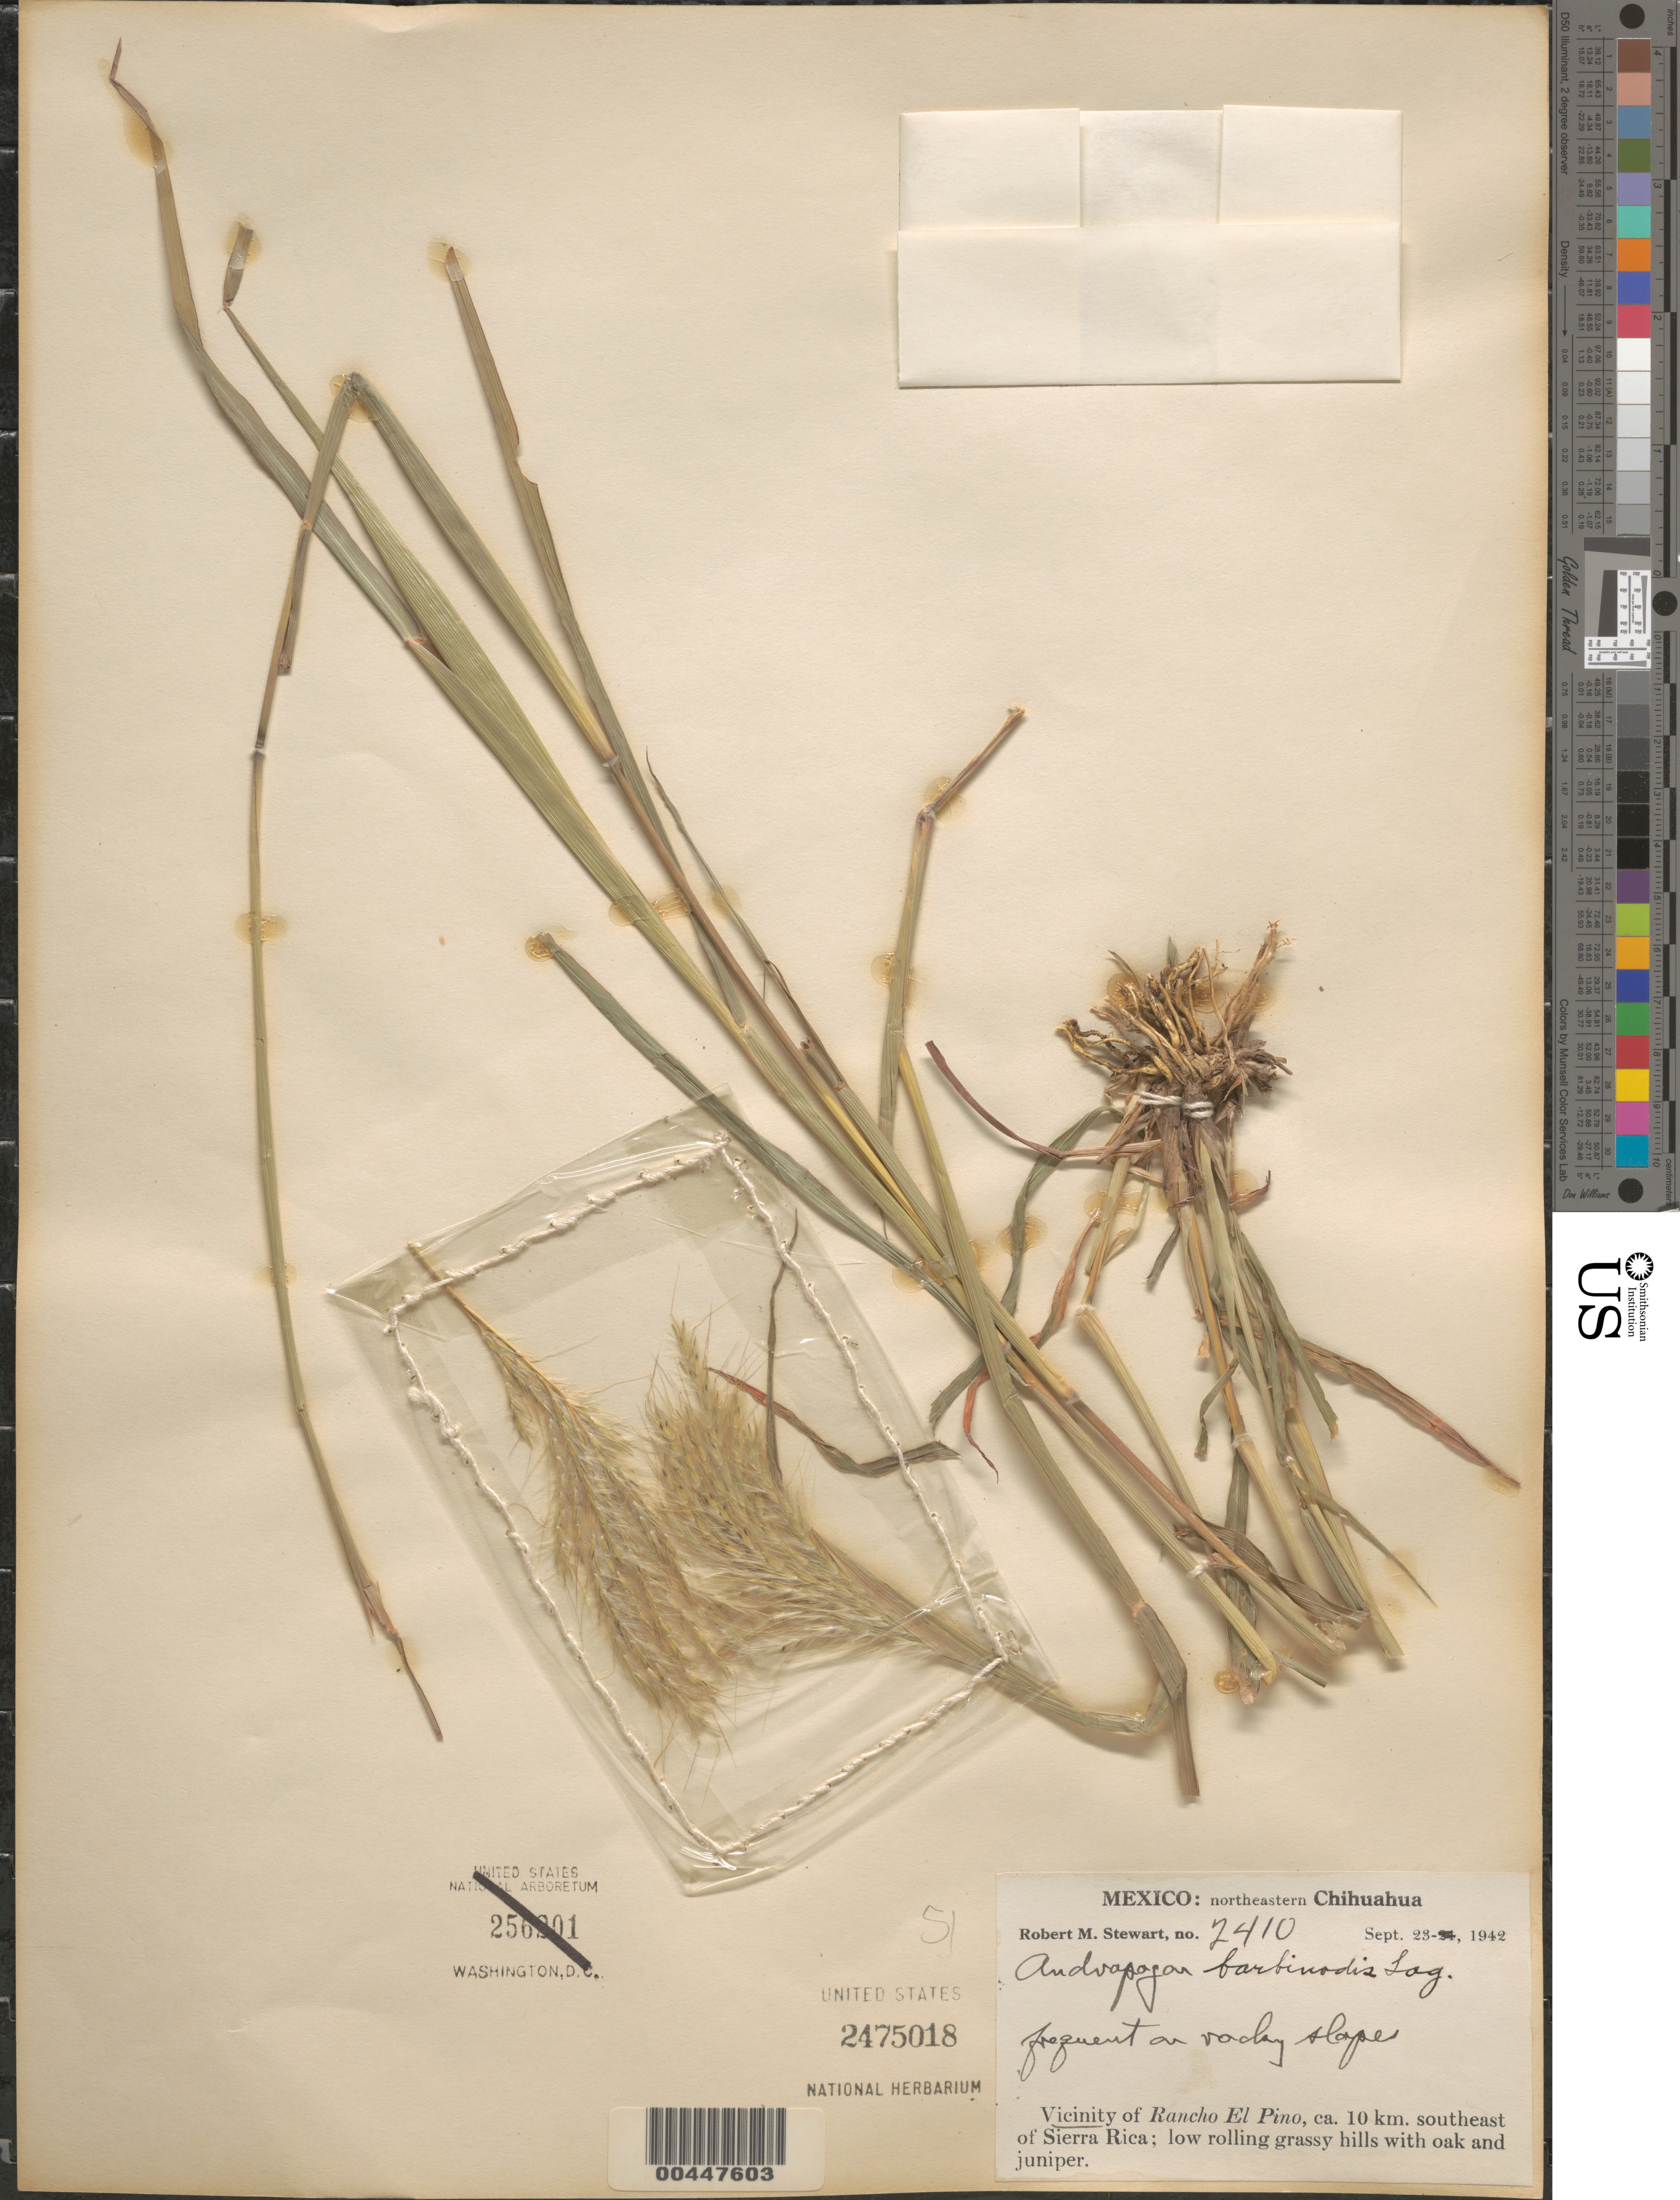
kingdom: Plantae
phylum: Tracheophyta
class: Liliopsida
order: Poales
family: Poaceae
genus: Andropogon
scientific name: Andropogon barbinodis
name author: Lag.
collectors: R. M. Stewart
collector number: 2410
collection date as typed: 23 Sep 1942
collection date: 1942-09-23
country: Mexico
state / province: Chihuahua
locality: NE Chihuahua, vicinity of Rancho El Pino, ca 10 km, SE of Sierra Rica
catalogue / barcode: US 2475018